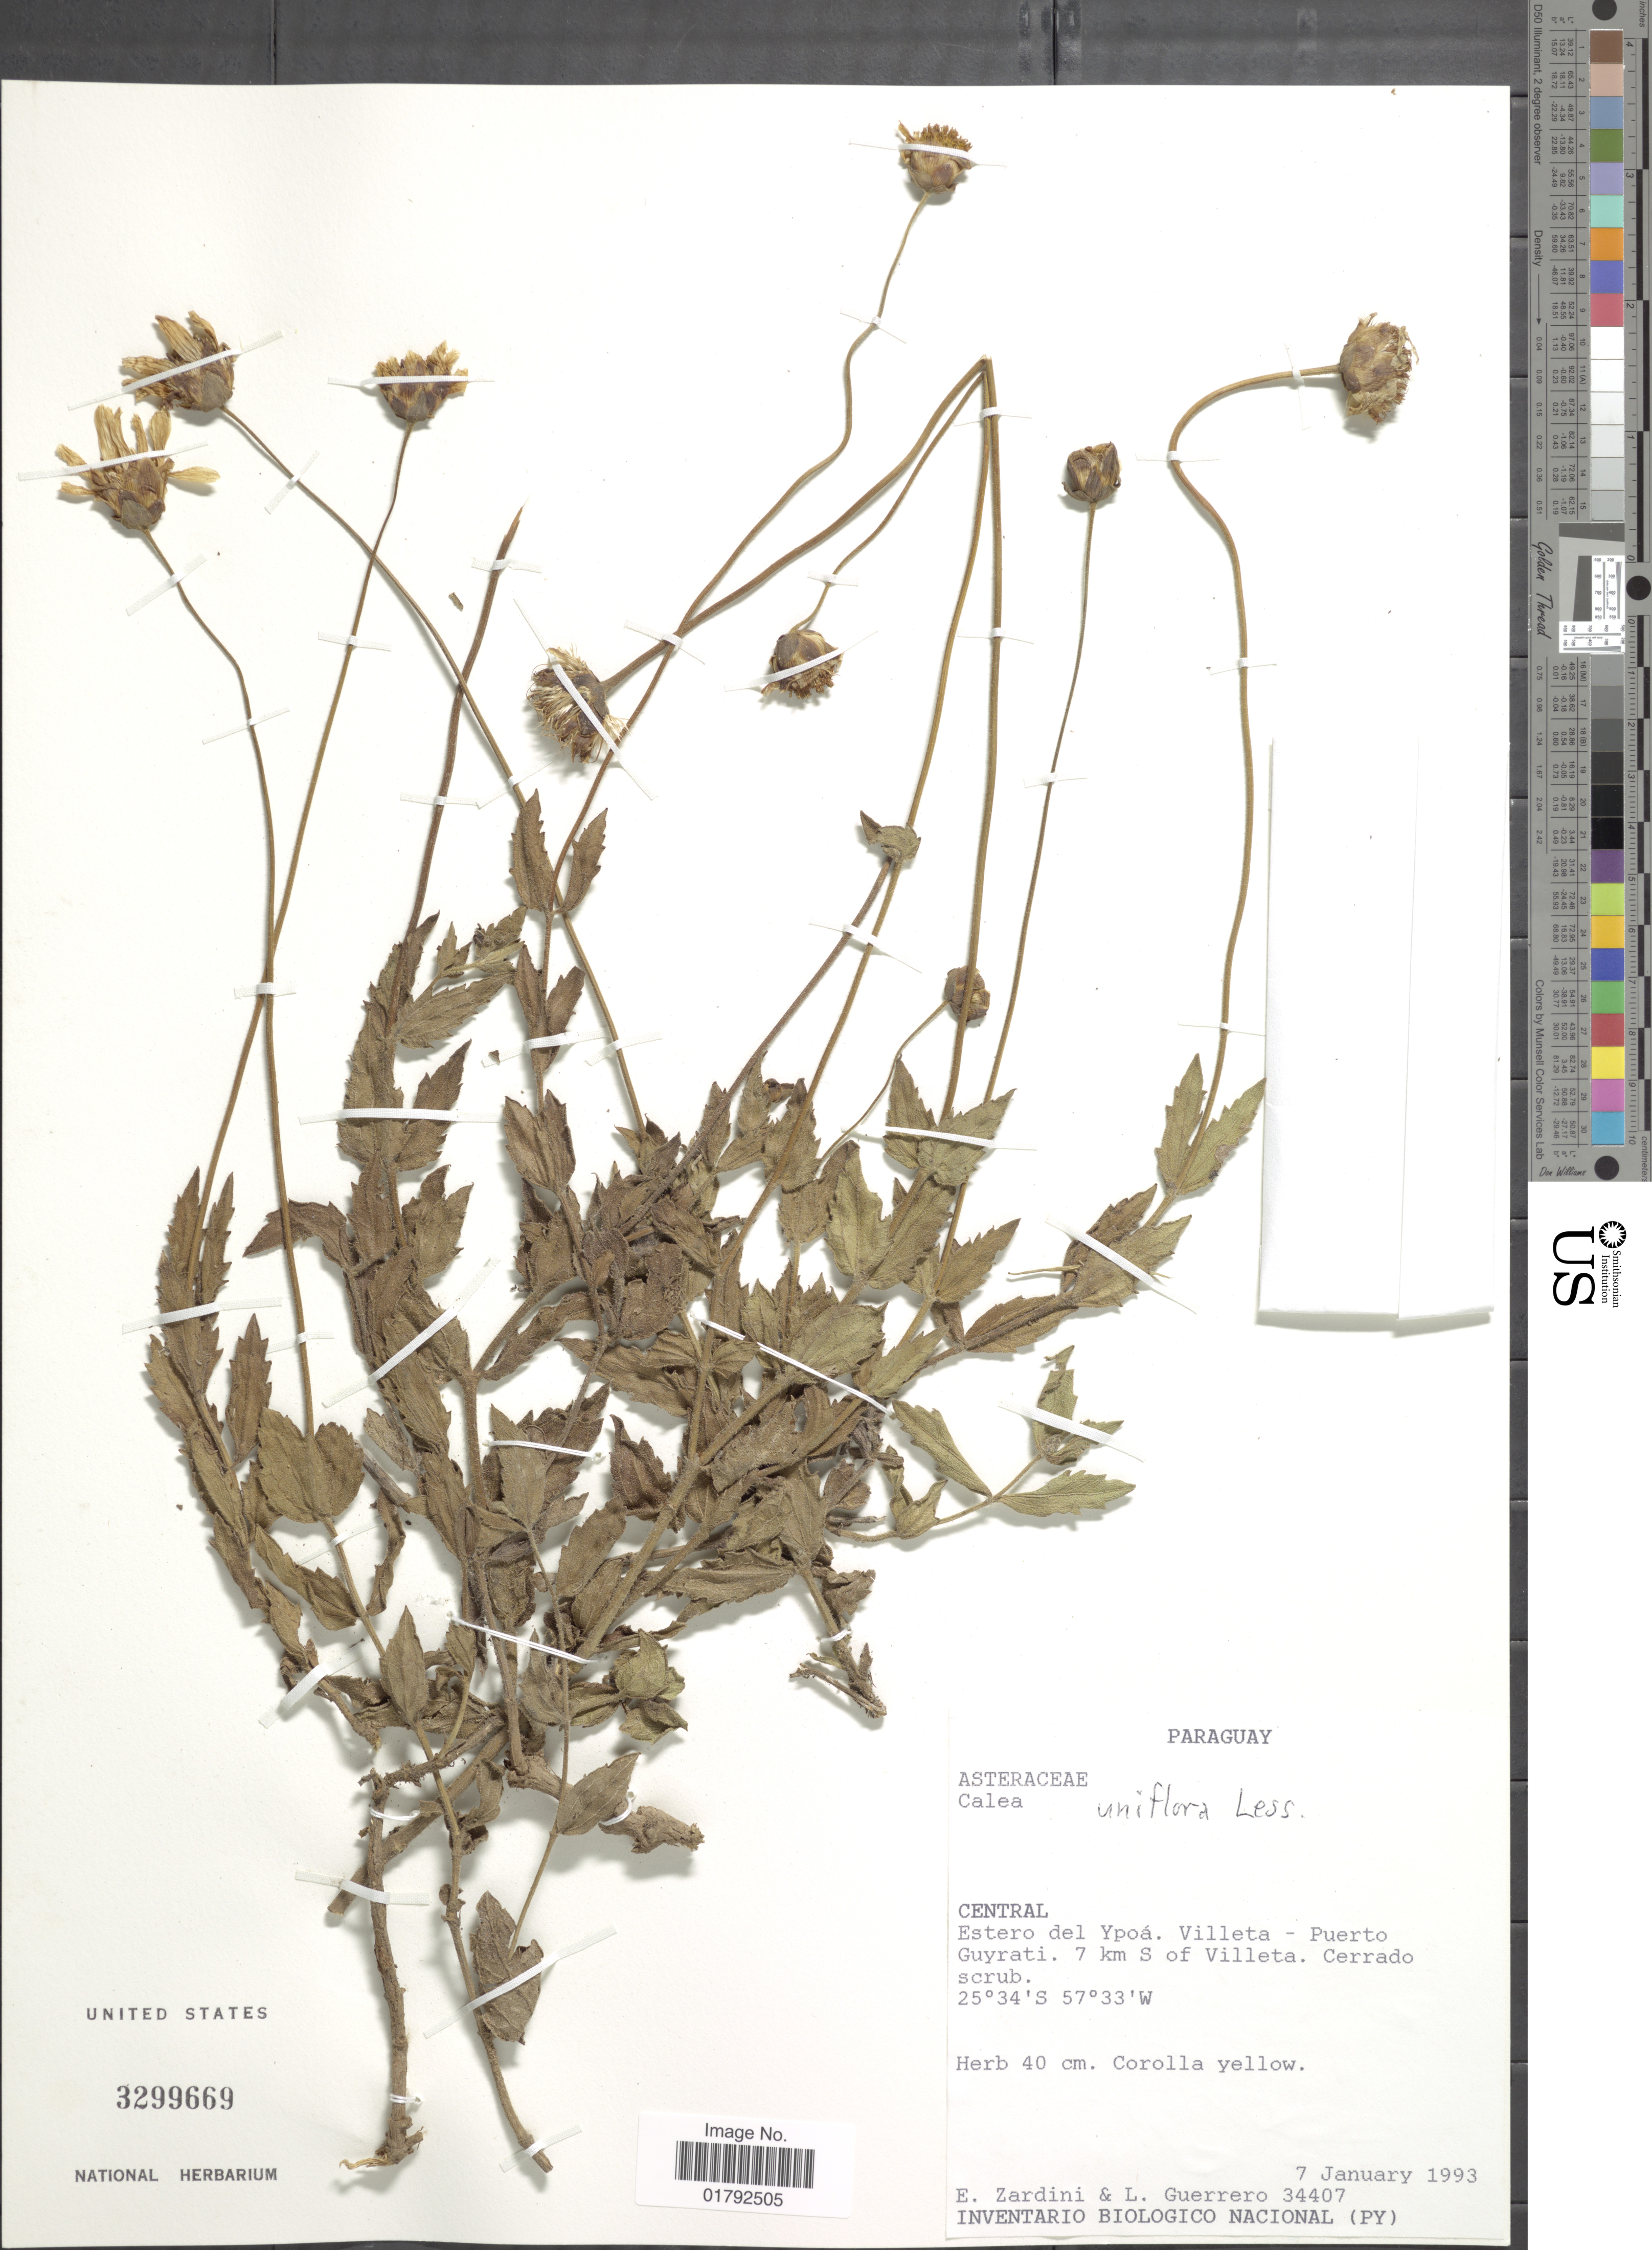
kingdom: Plantae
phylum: Tracheophyta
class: Magnoliopsida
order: Asterales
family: Asteraceae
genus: Calea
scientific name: Calea bakeriana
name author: Chodat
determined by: Bueno, Vinicius Resende, (ICN), Universidade Federal do Rio Grande do Sul (BRAZIL)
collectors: E. M. Zardini & L. Guerrero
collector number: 34407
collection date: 1993-01-07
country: Paraguay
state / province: Central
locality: Estero del Ypoa, Villeta-Puerto Guyrati, 7 km S of Villeta.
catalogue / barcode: US 3299669